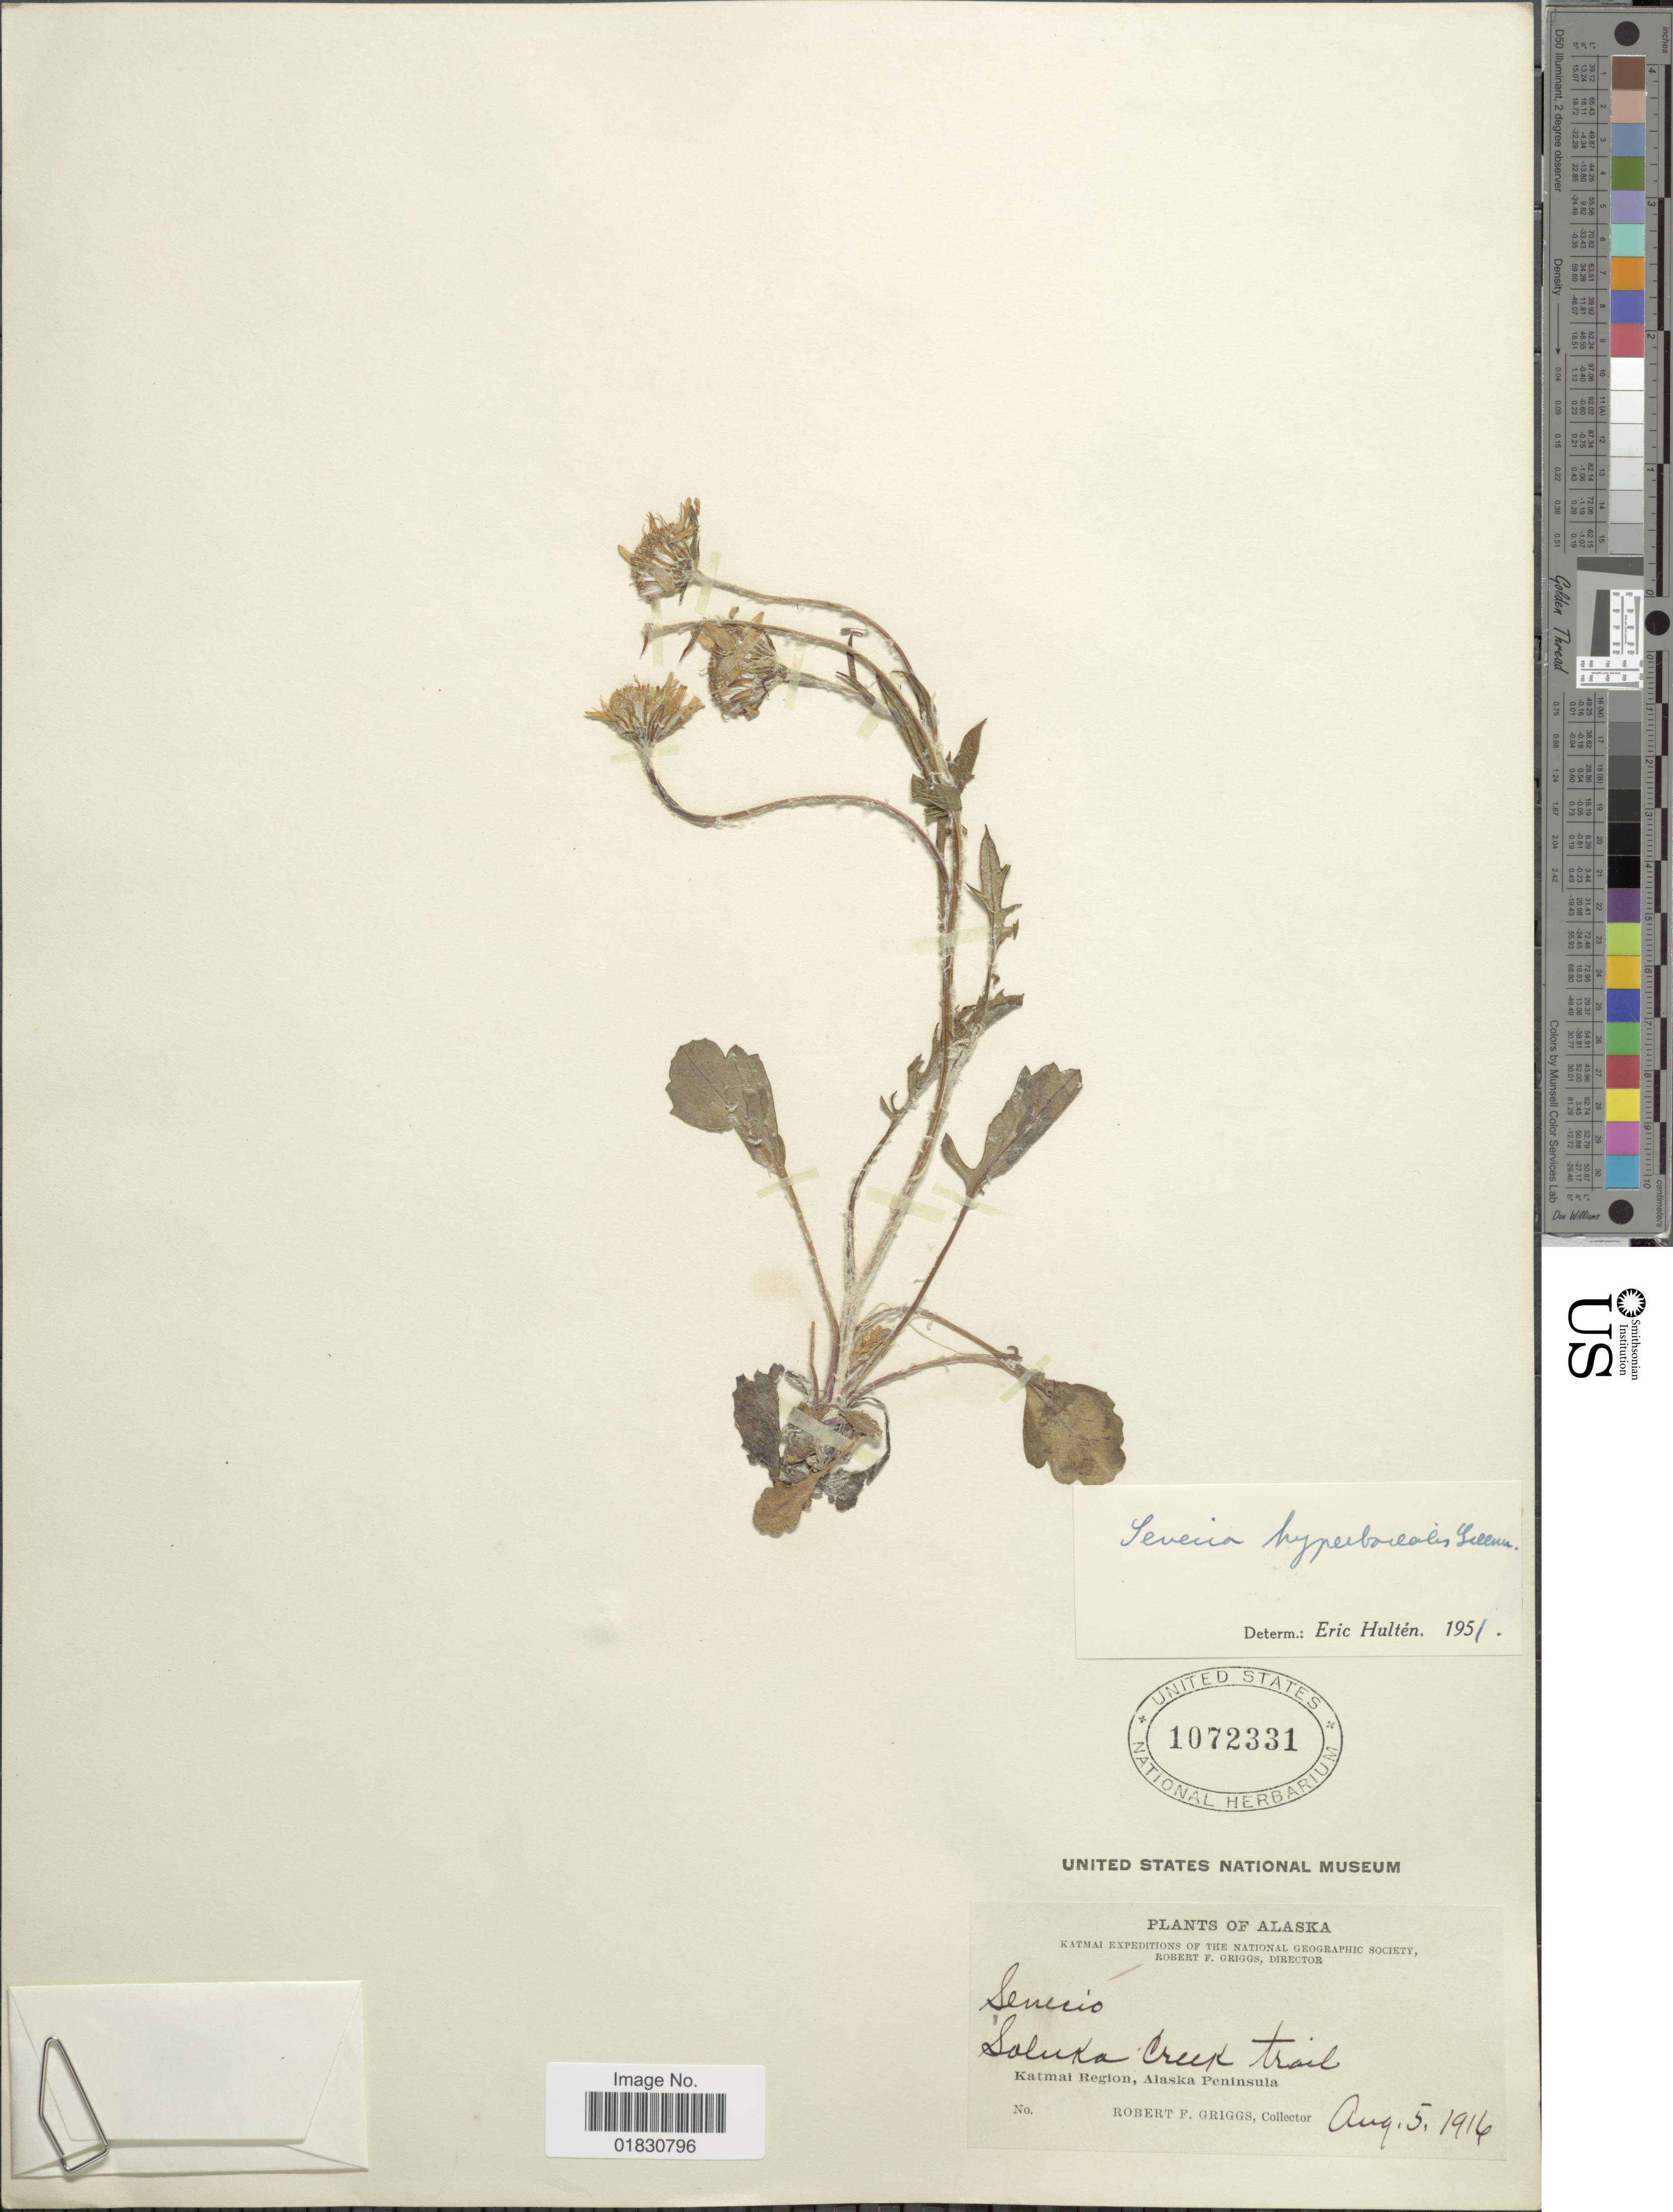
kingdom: Plantae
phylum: Tracheophyta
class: Magnoliopsida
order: Asterales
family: Asteraceae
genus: Packera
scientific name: Packera hyperborealis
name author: (Greene) Á. Löve & D. Löve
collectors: R. F. Griggs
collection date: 1916-08-05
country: United States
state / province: Alaska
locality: Soluka Creek trail, Katmal Region, Alaska Peninsula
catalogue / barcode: US 1072331